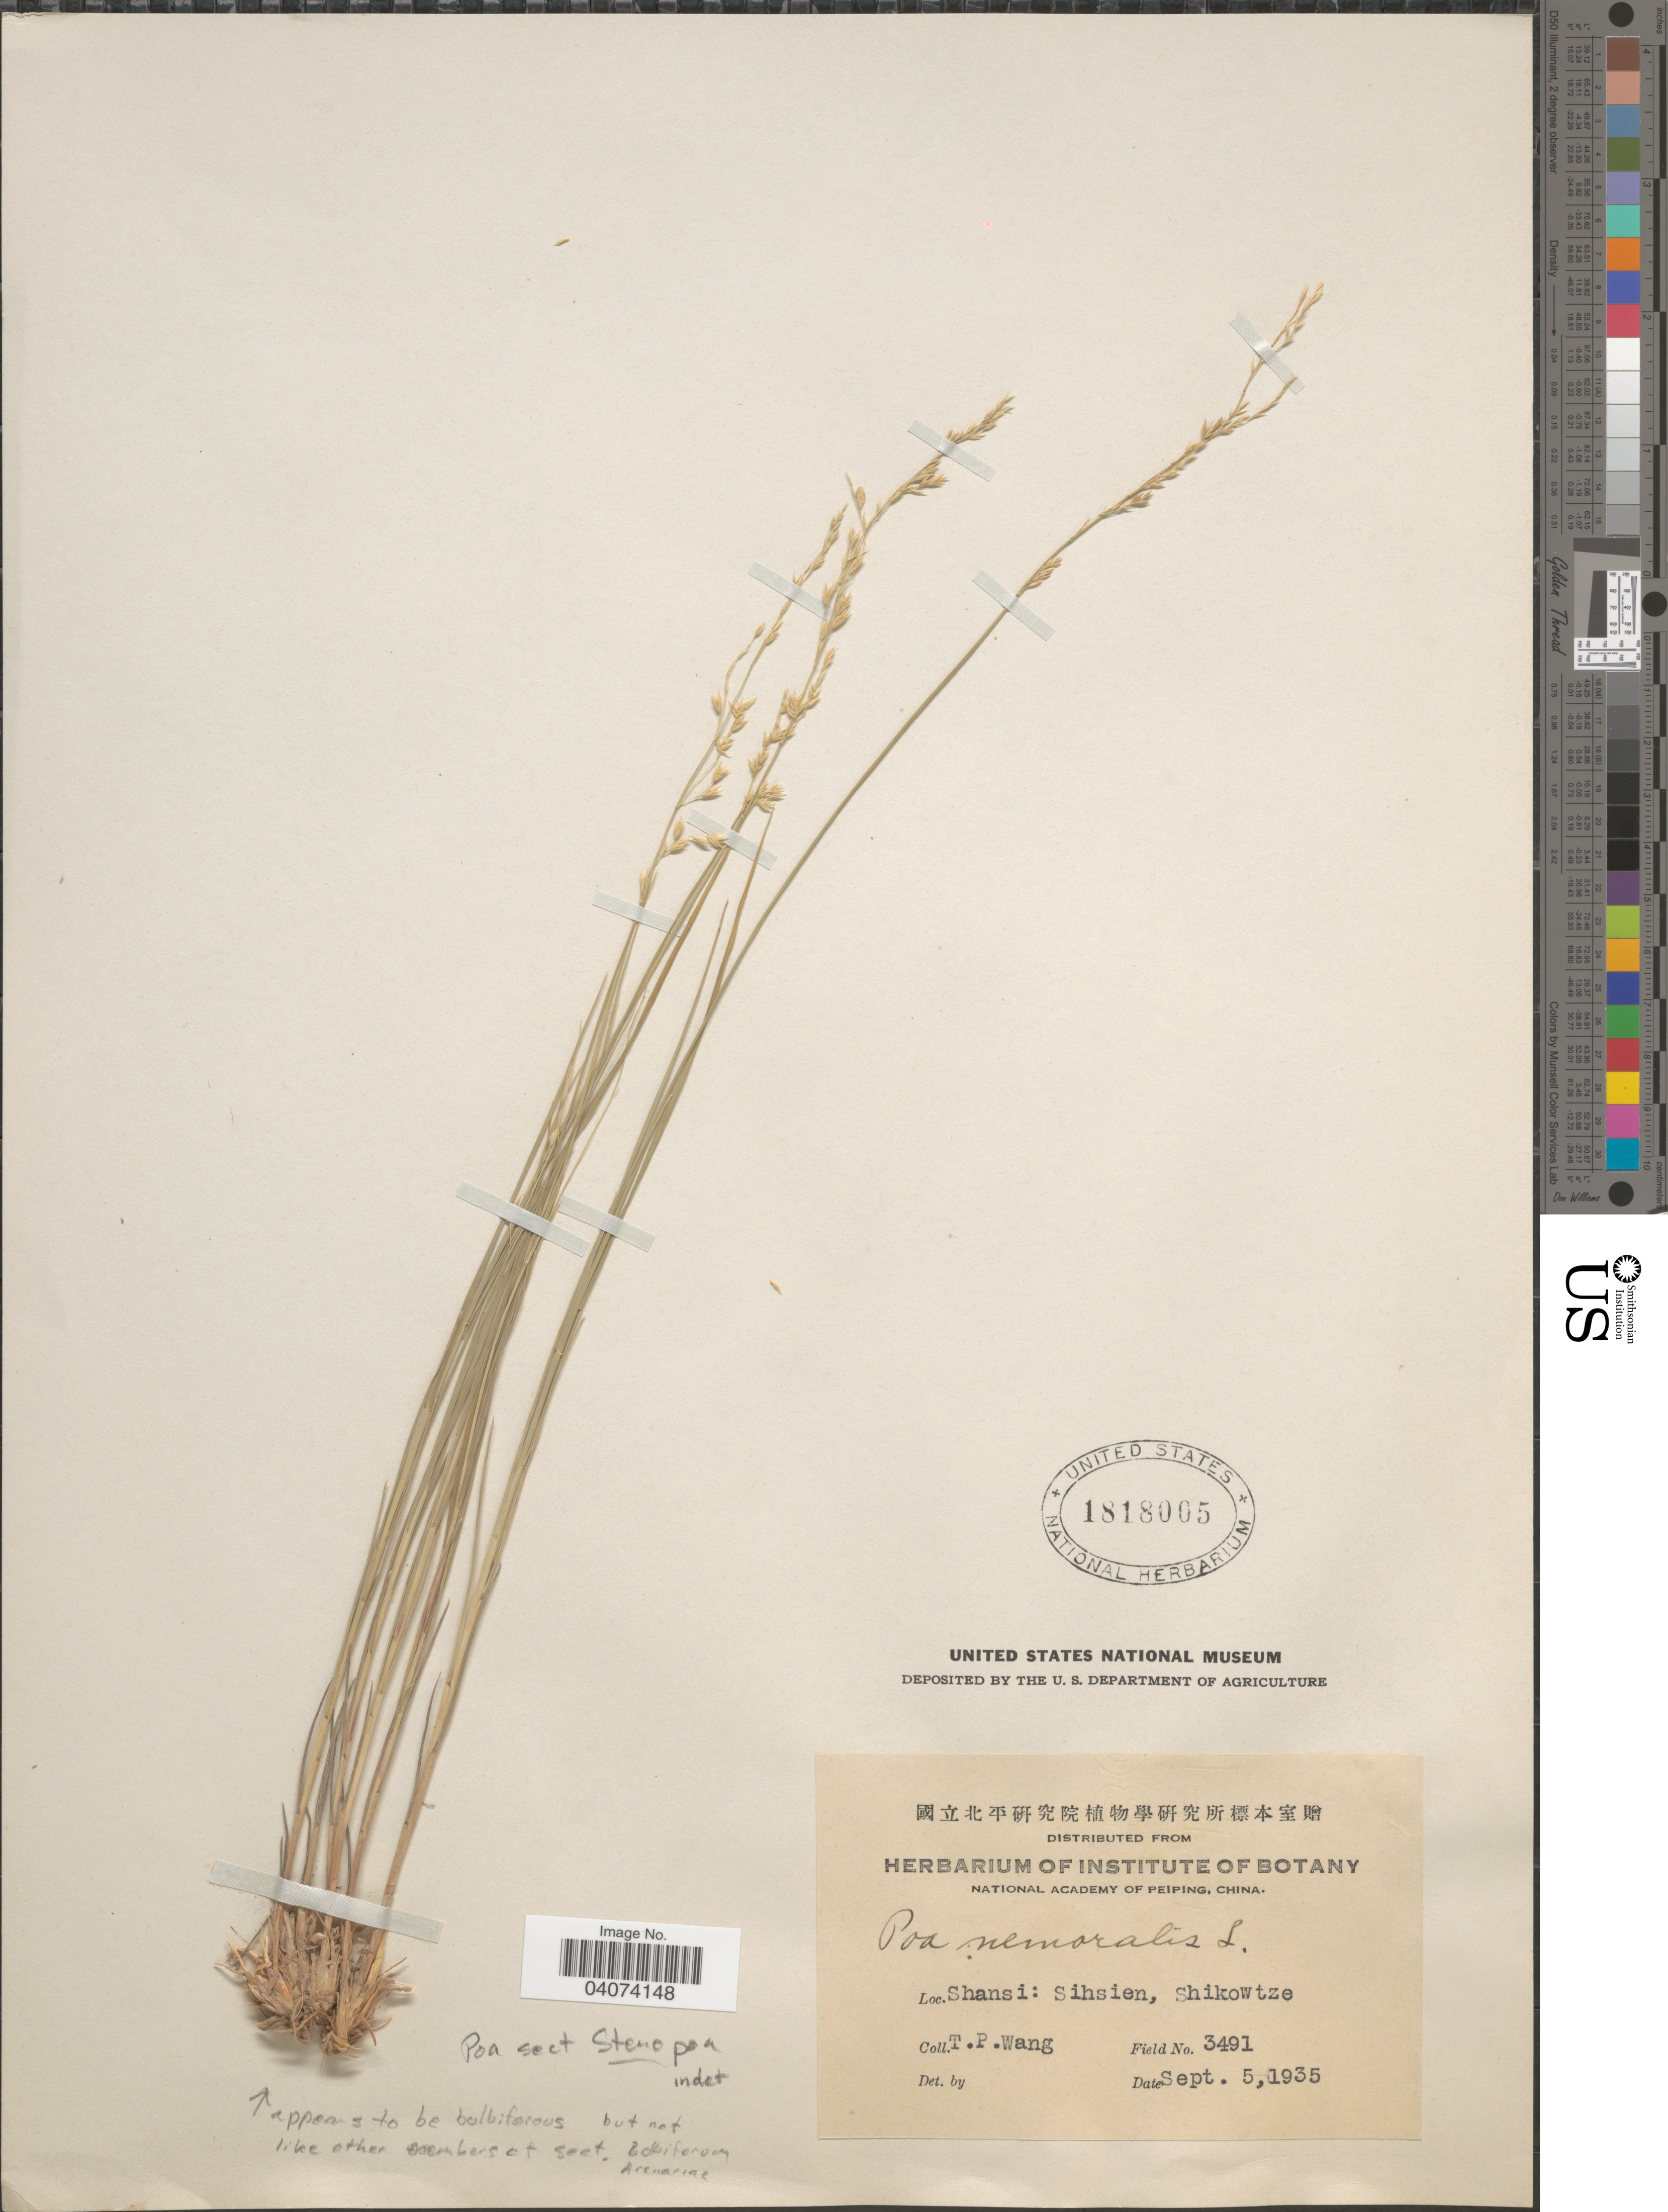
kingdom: Plantae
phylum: Tracheophyta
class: Liliopsida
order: Poales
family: Poaceae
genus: Poa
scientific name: Poa sp.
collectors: T. Wang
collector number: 3491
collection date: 1935-09-05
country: China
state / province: Shanxi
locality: Shansi: Sihsien, Shikowtze.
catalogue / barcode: US 1818005